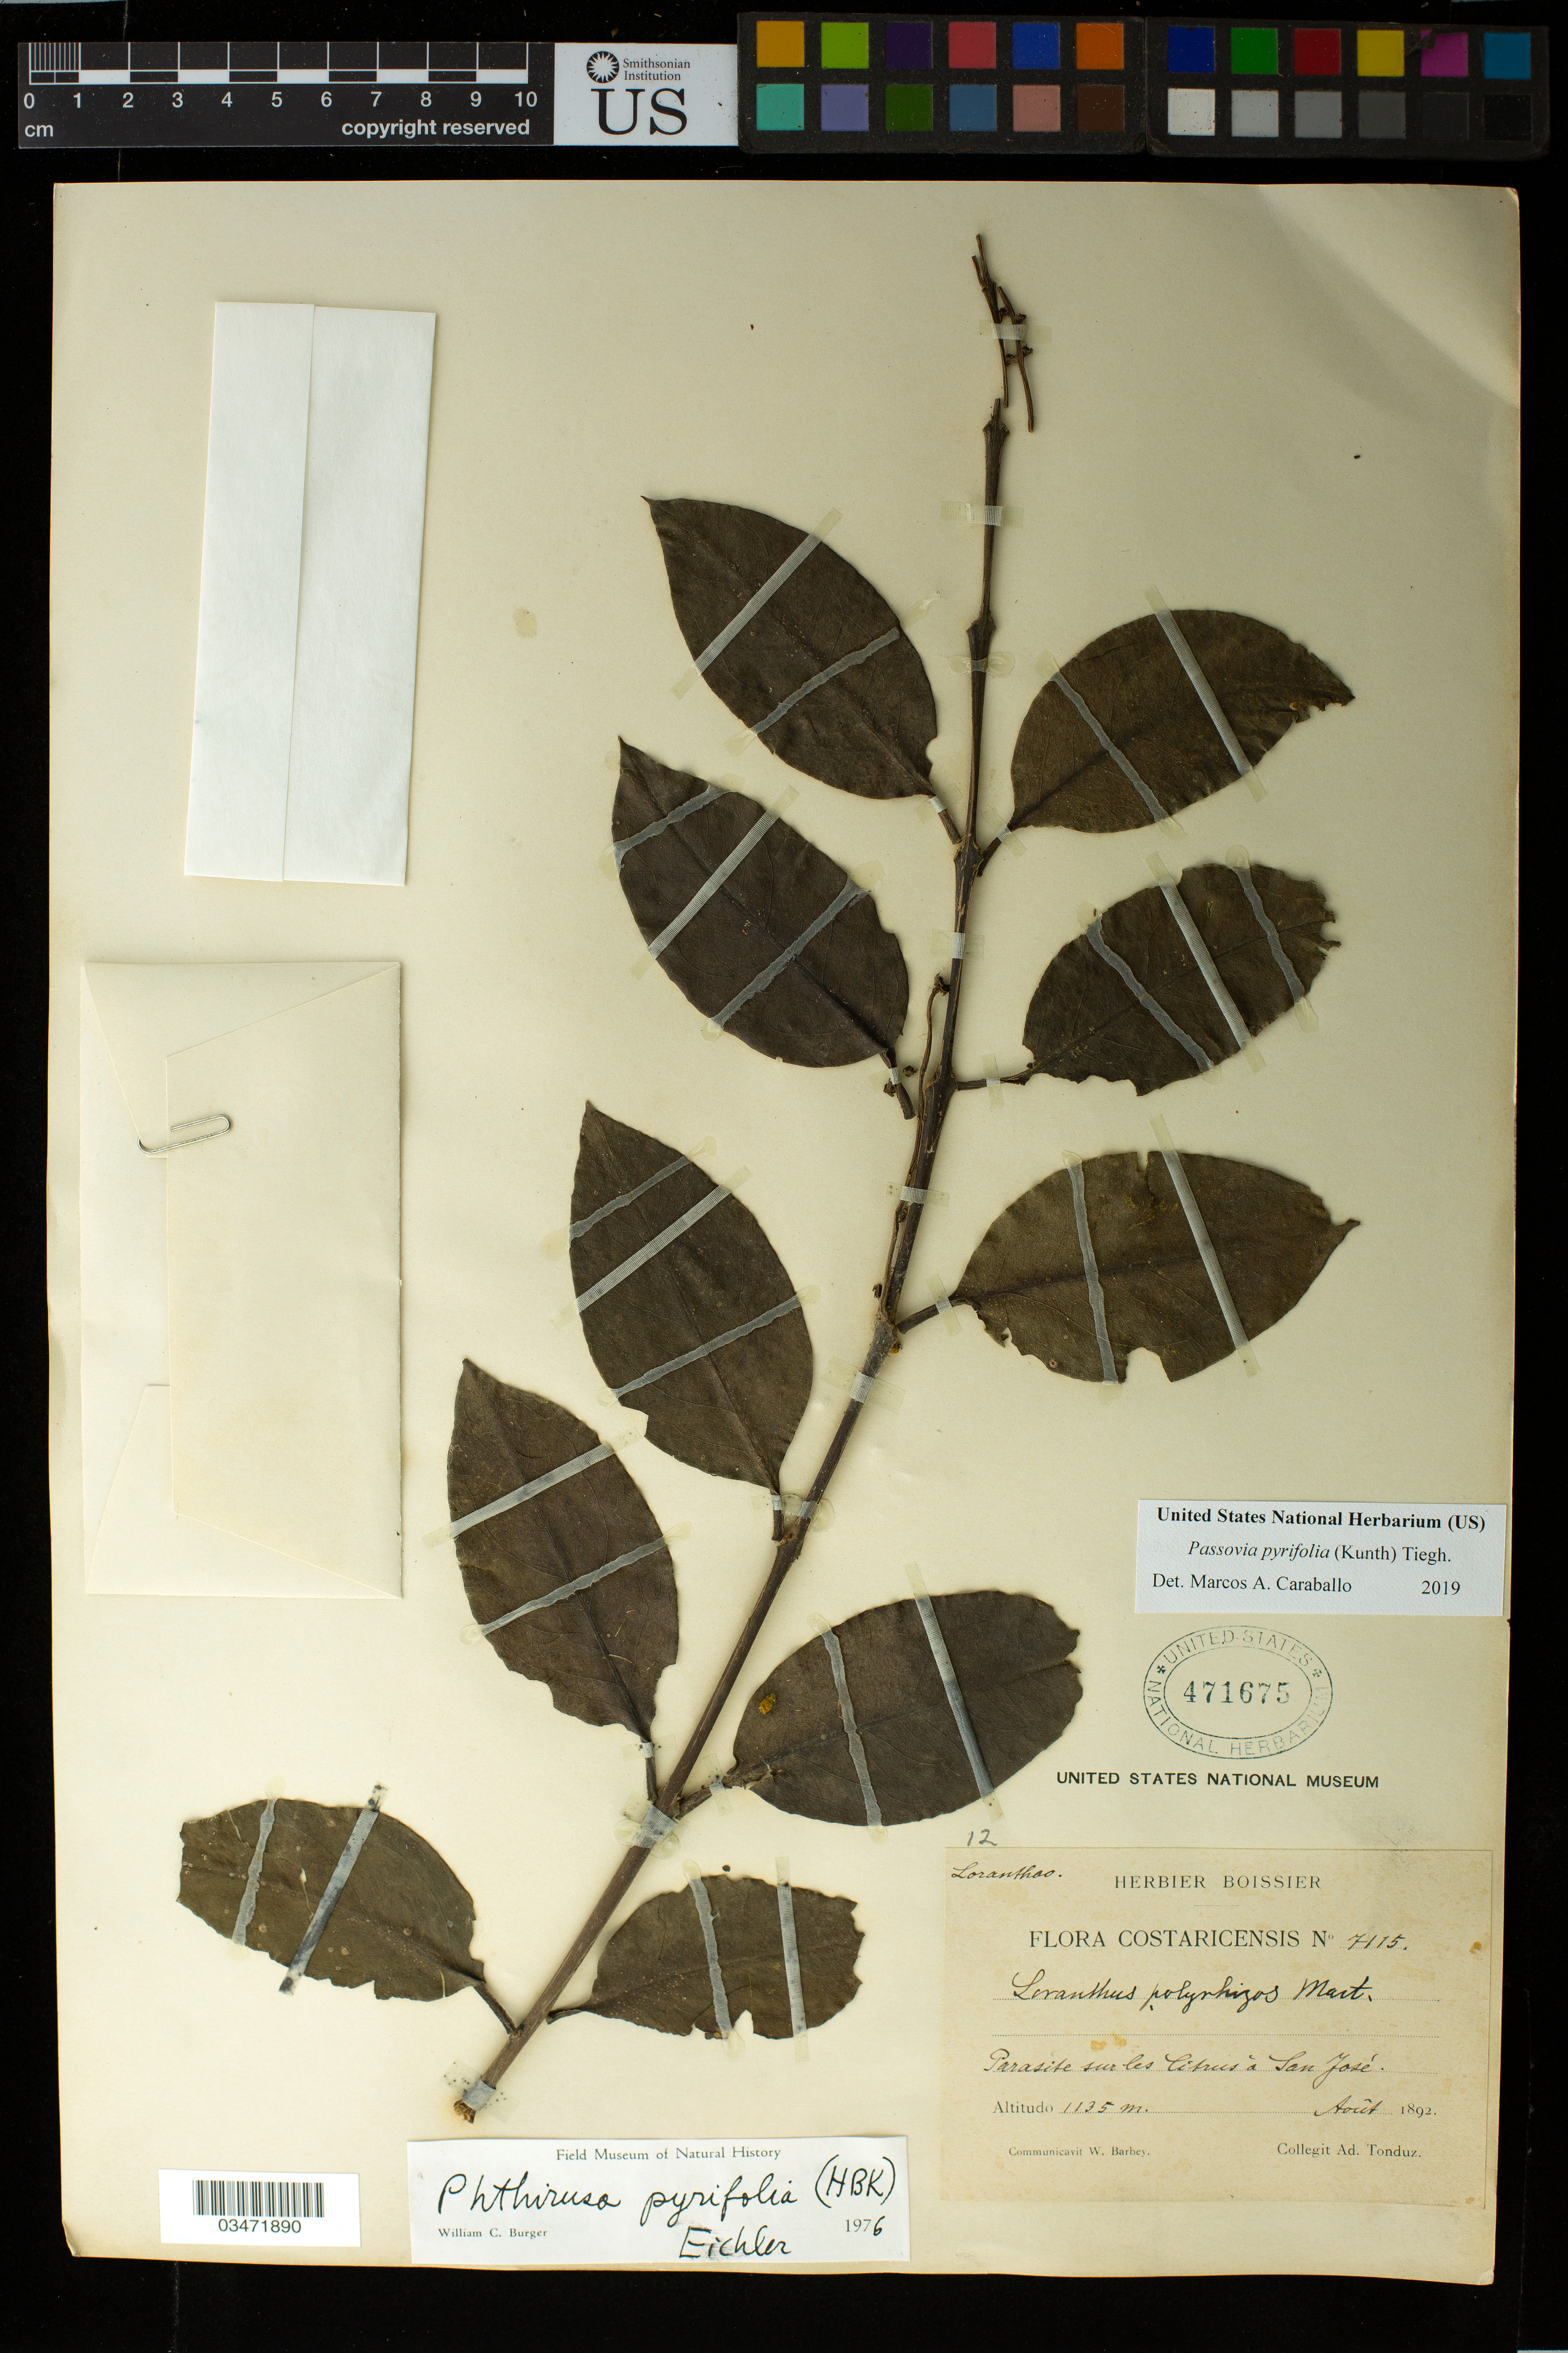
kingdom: Plantae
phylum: Tracheophyta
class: Magnoliopsida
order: Santalales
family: Loranthaceae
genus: Passovia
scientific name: Passovia pyrifolia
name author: (Kunth) Tiegh.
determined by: Caraballo-Ortiz, Marcos A., (MISS), University of Mississippi (UNITED STATES)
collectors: A. Tonduz & W. Barbey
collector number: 7115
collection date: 1892-08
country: Costa Rica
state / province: San José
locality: San José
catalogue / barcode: US 471675